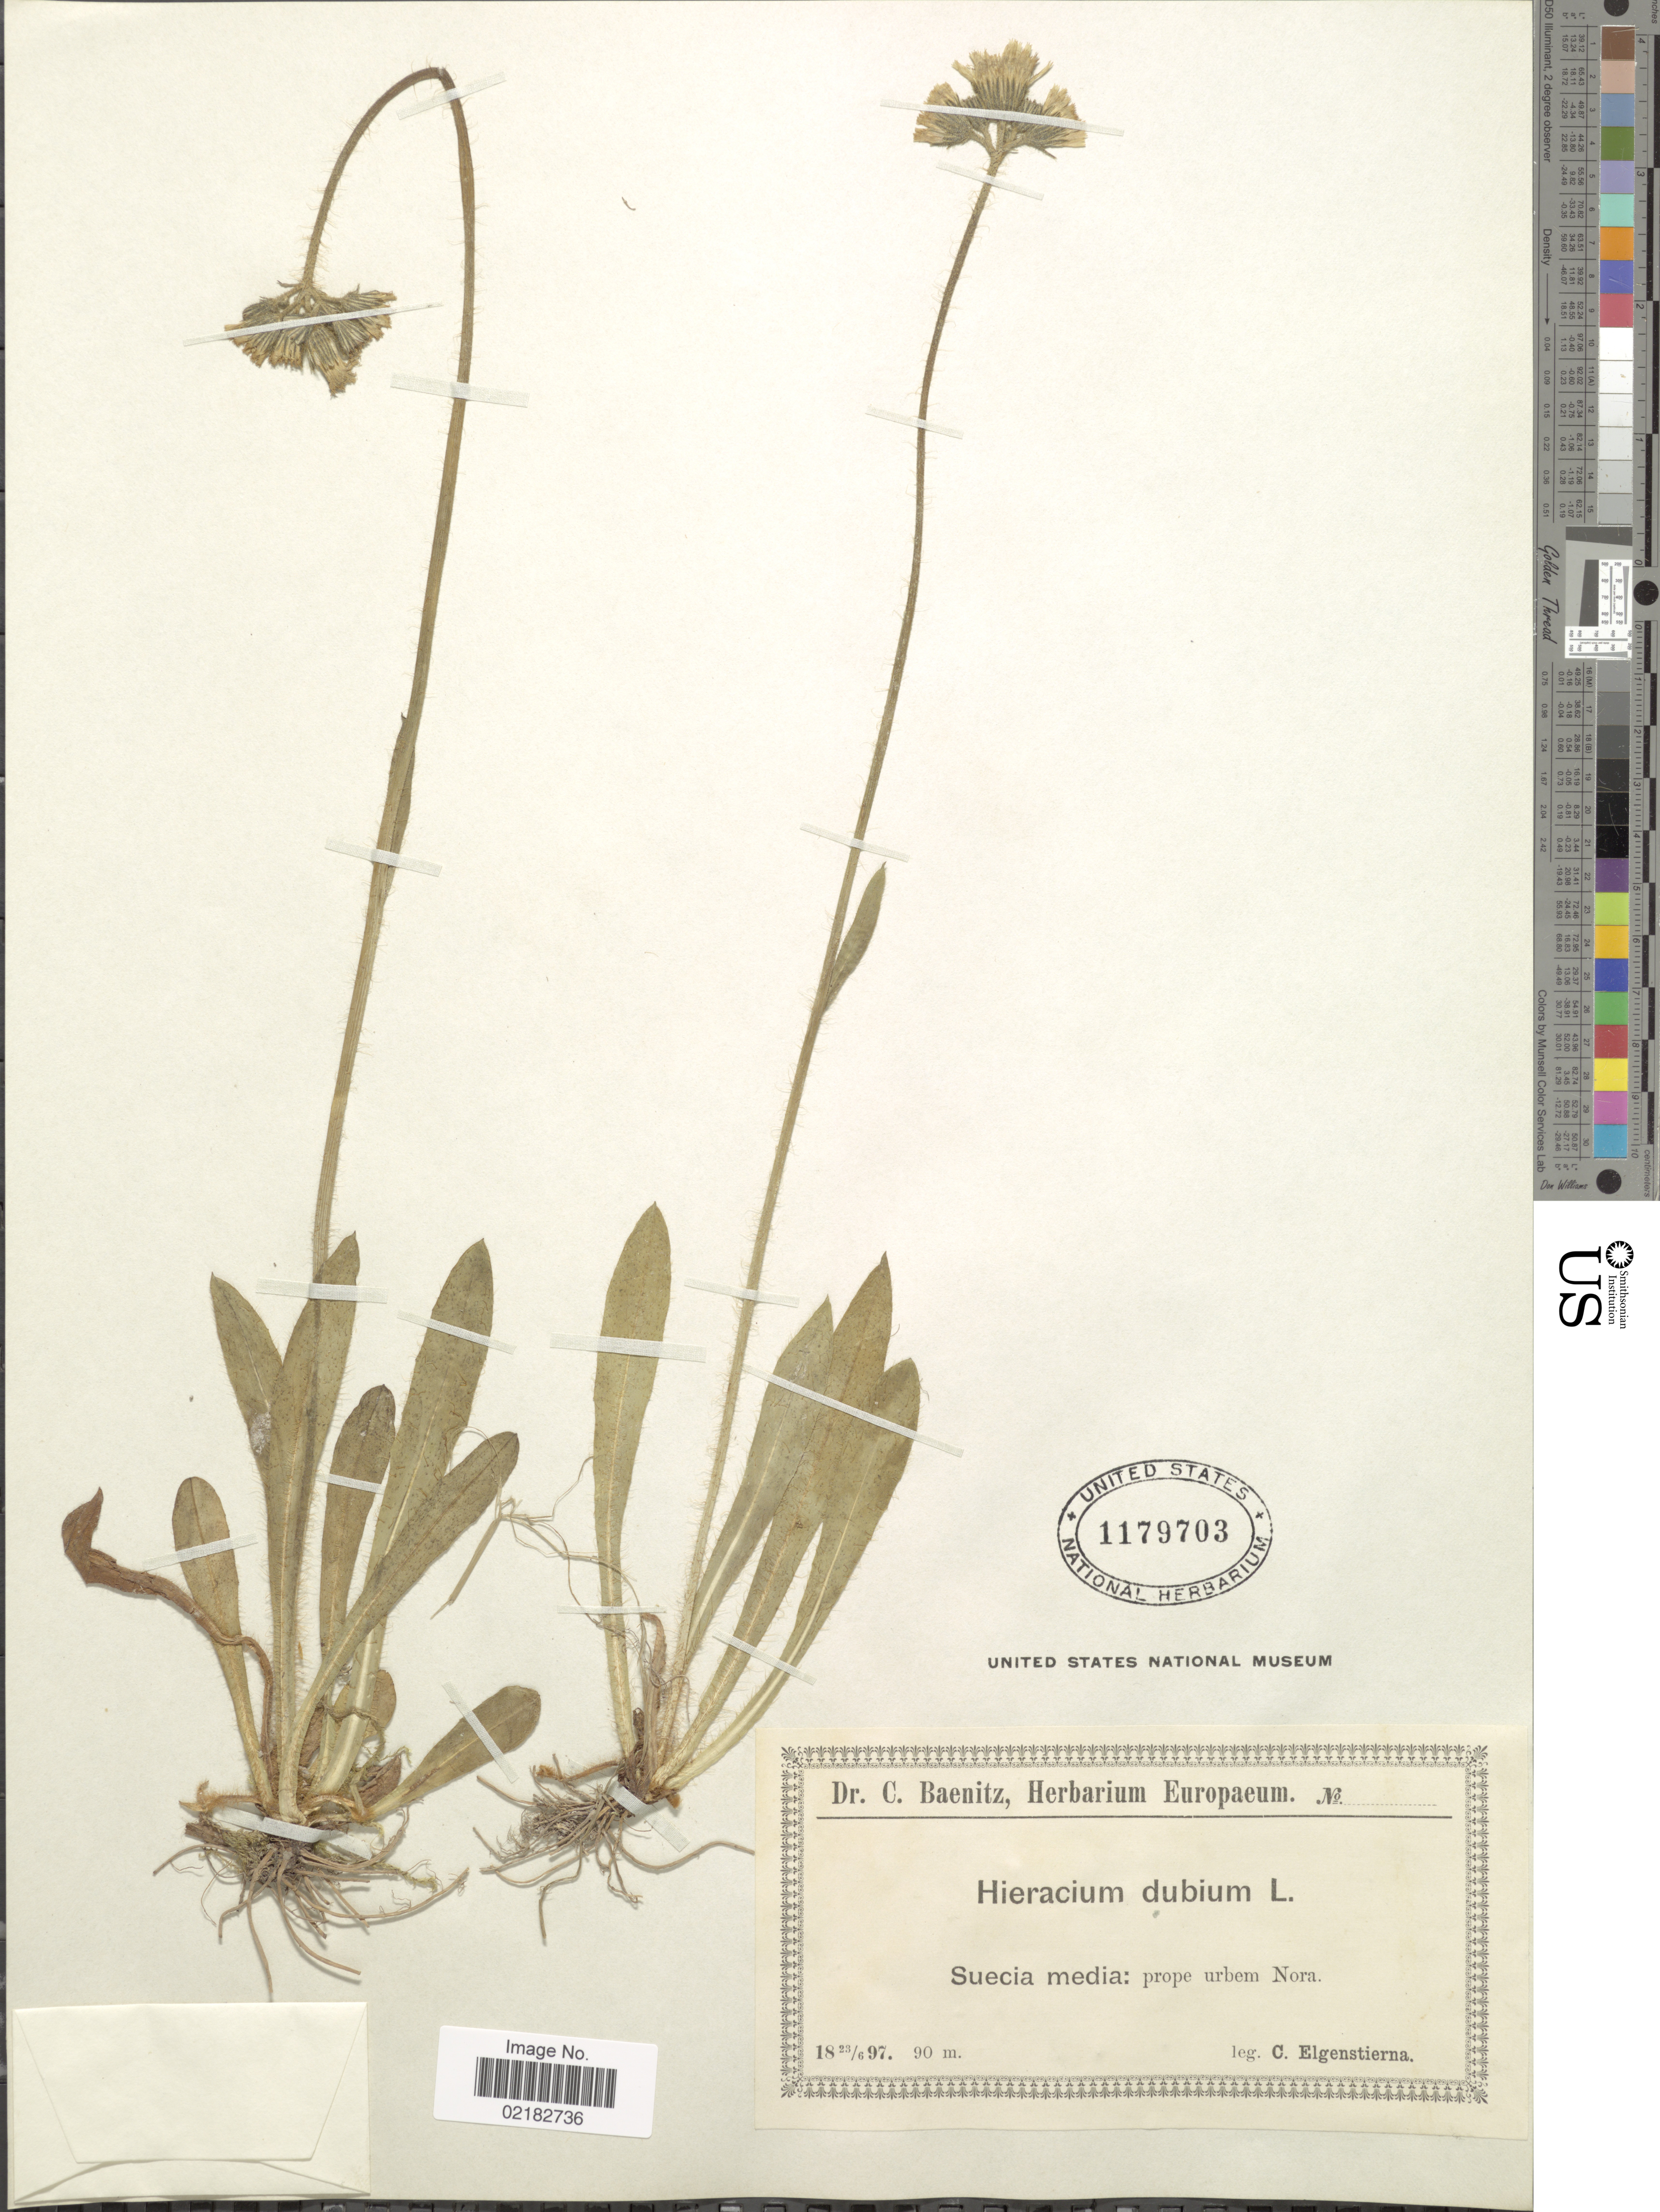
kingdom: Plantae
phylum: Tracheophyta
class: Magnoliopsida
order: Asterales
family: Asteraceae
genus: Pilosella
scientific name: Pilosella dubia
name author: (L.) F.W. Schultz & Sch. Bip.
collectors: C. Elgenstierna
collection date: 1897-06-23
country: Sweden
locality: Suecia media: prope urbem Nora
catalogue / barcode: US 1179703